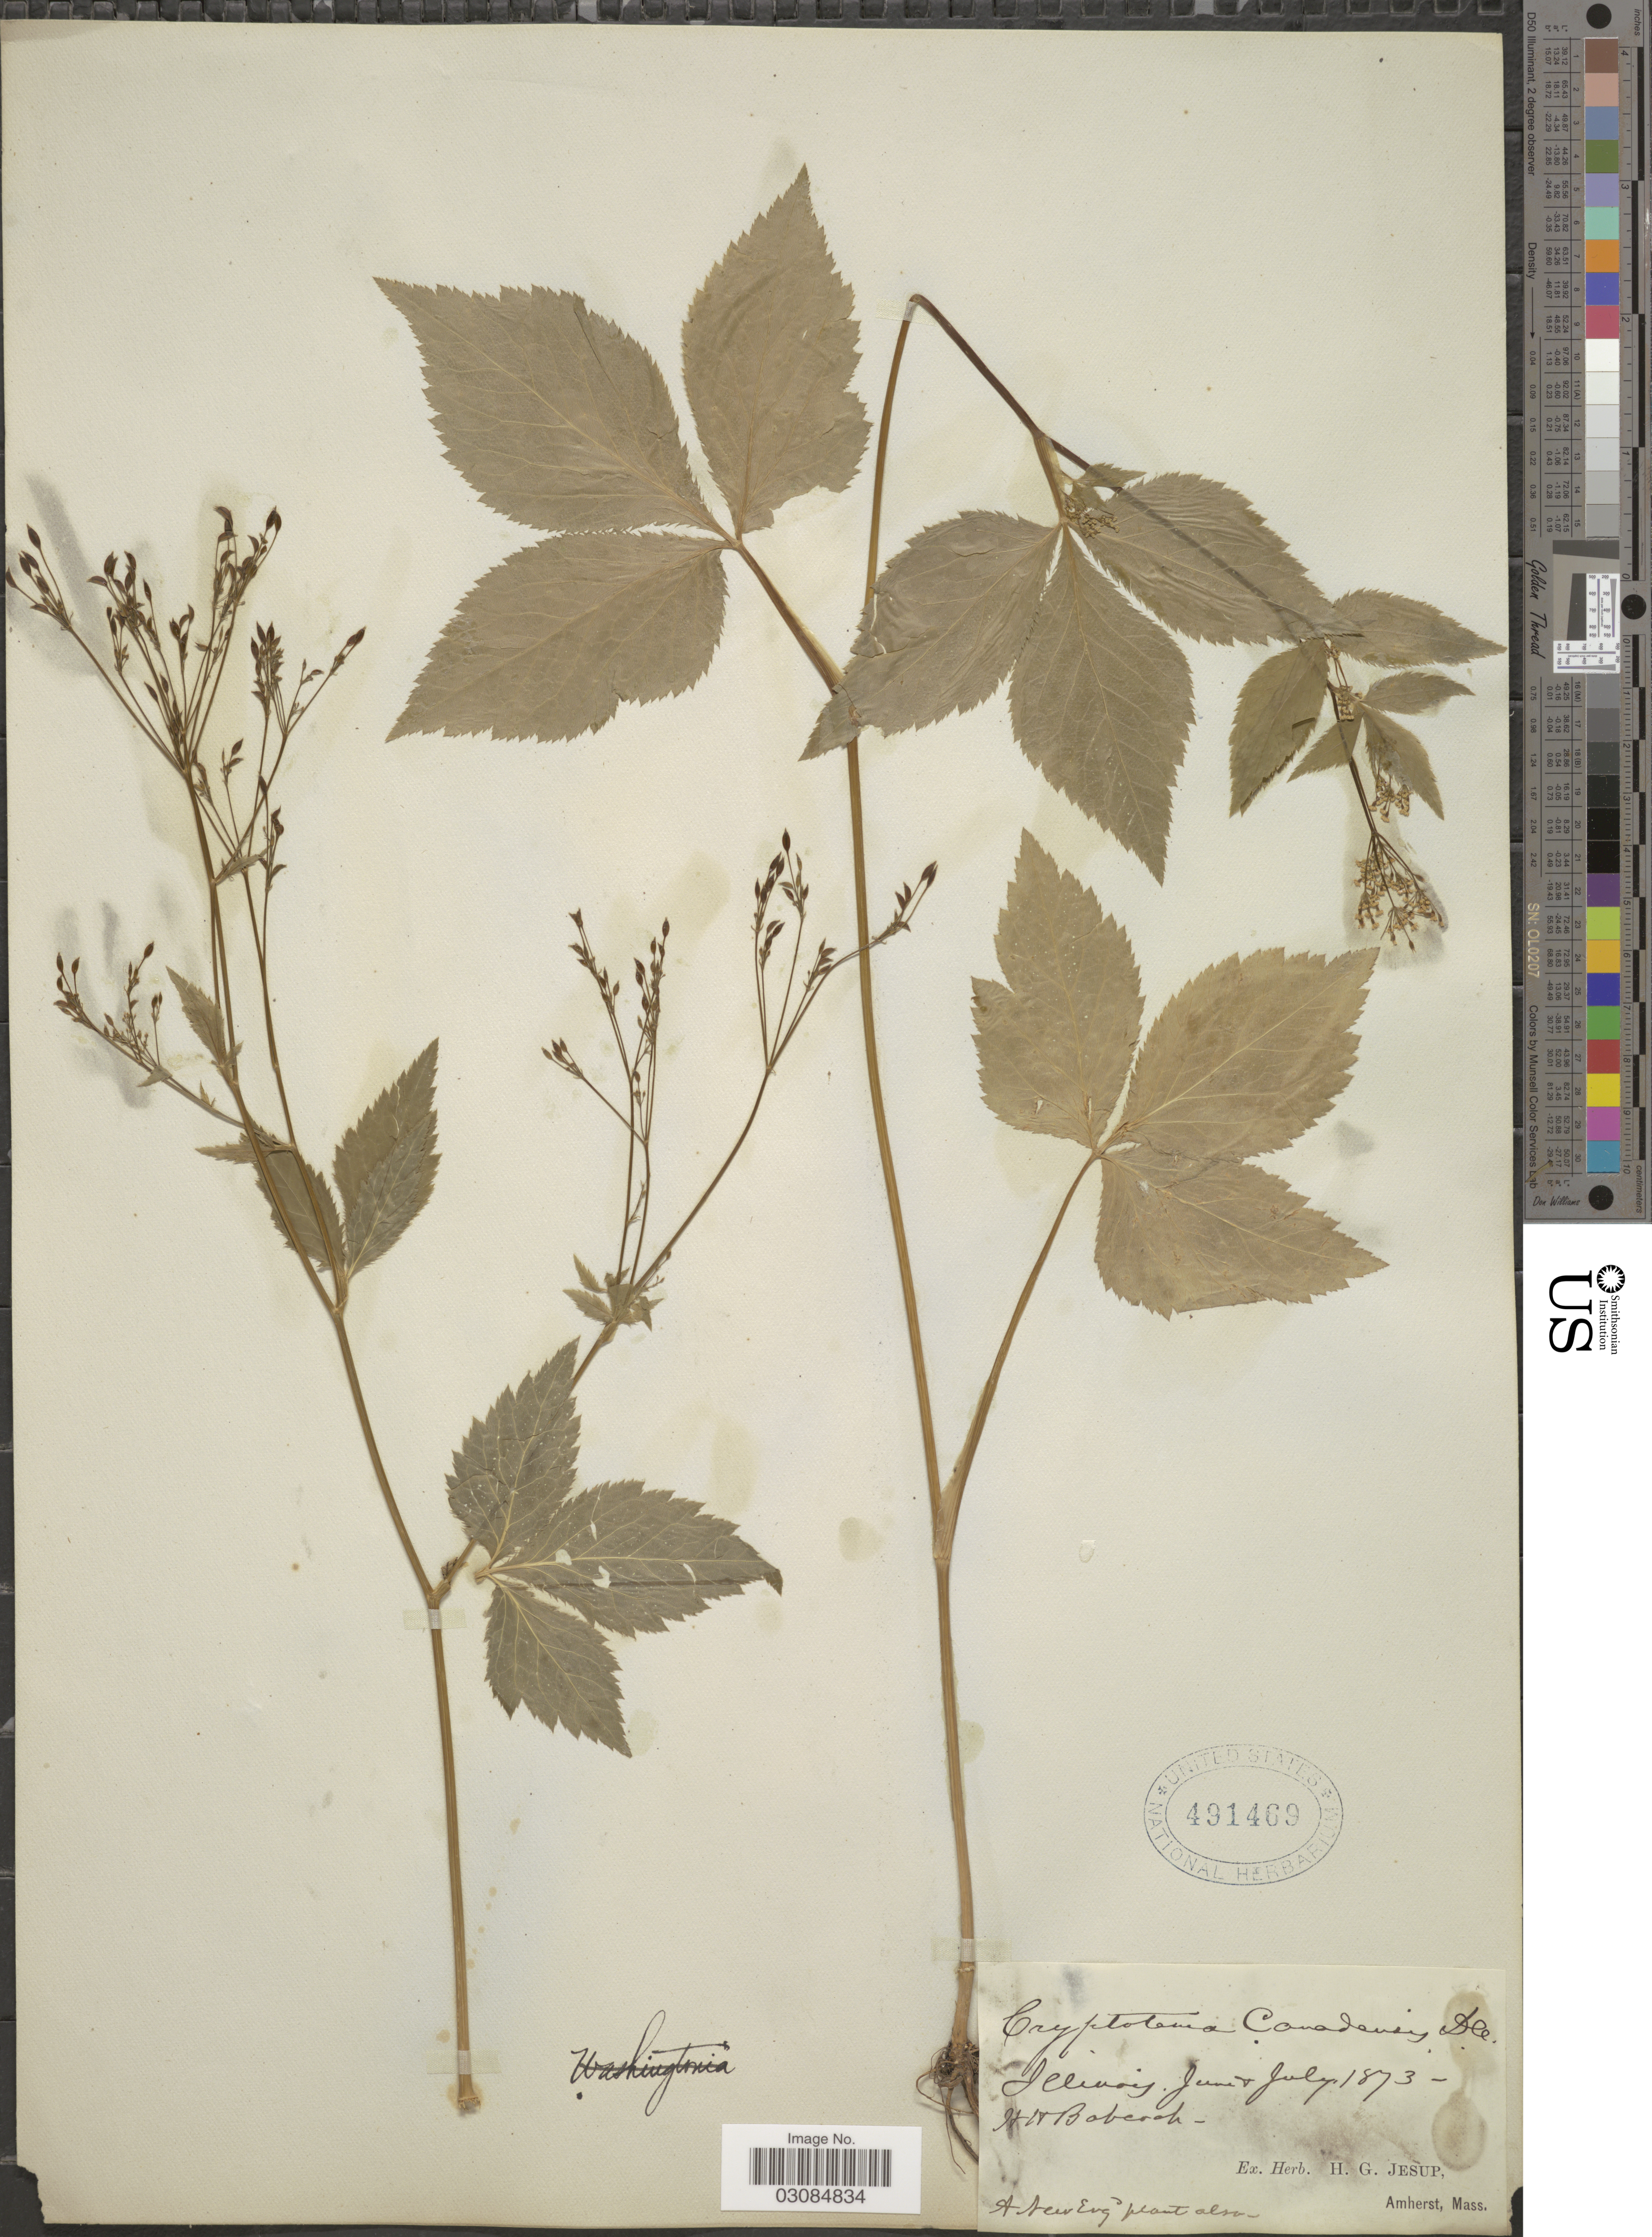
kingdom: Plantae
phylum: Tracheophyta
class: Magnoliopsida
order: Apiales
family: Apiaceae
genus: Cryptotaenia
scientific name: Cryptotaenia canadensis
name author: (L.) DC.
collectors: H. Babcock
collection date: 1873-06/1873-07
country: United States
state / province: Illinois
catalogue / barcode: US 491469